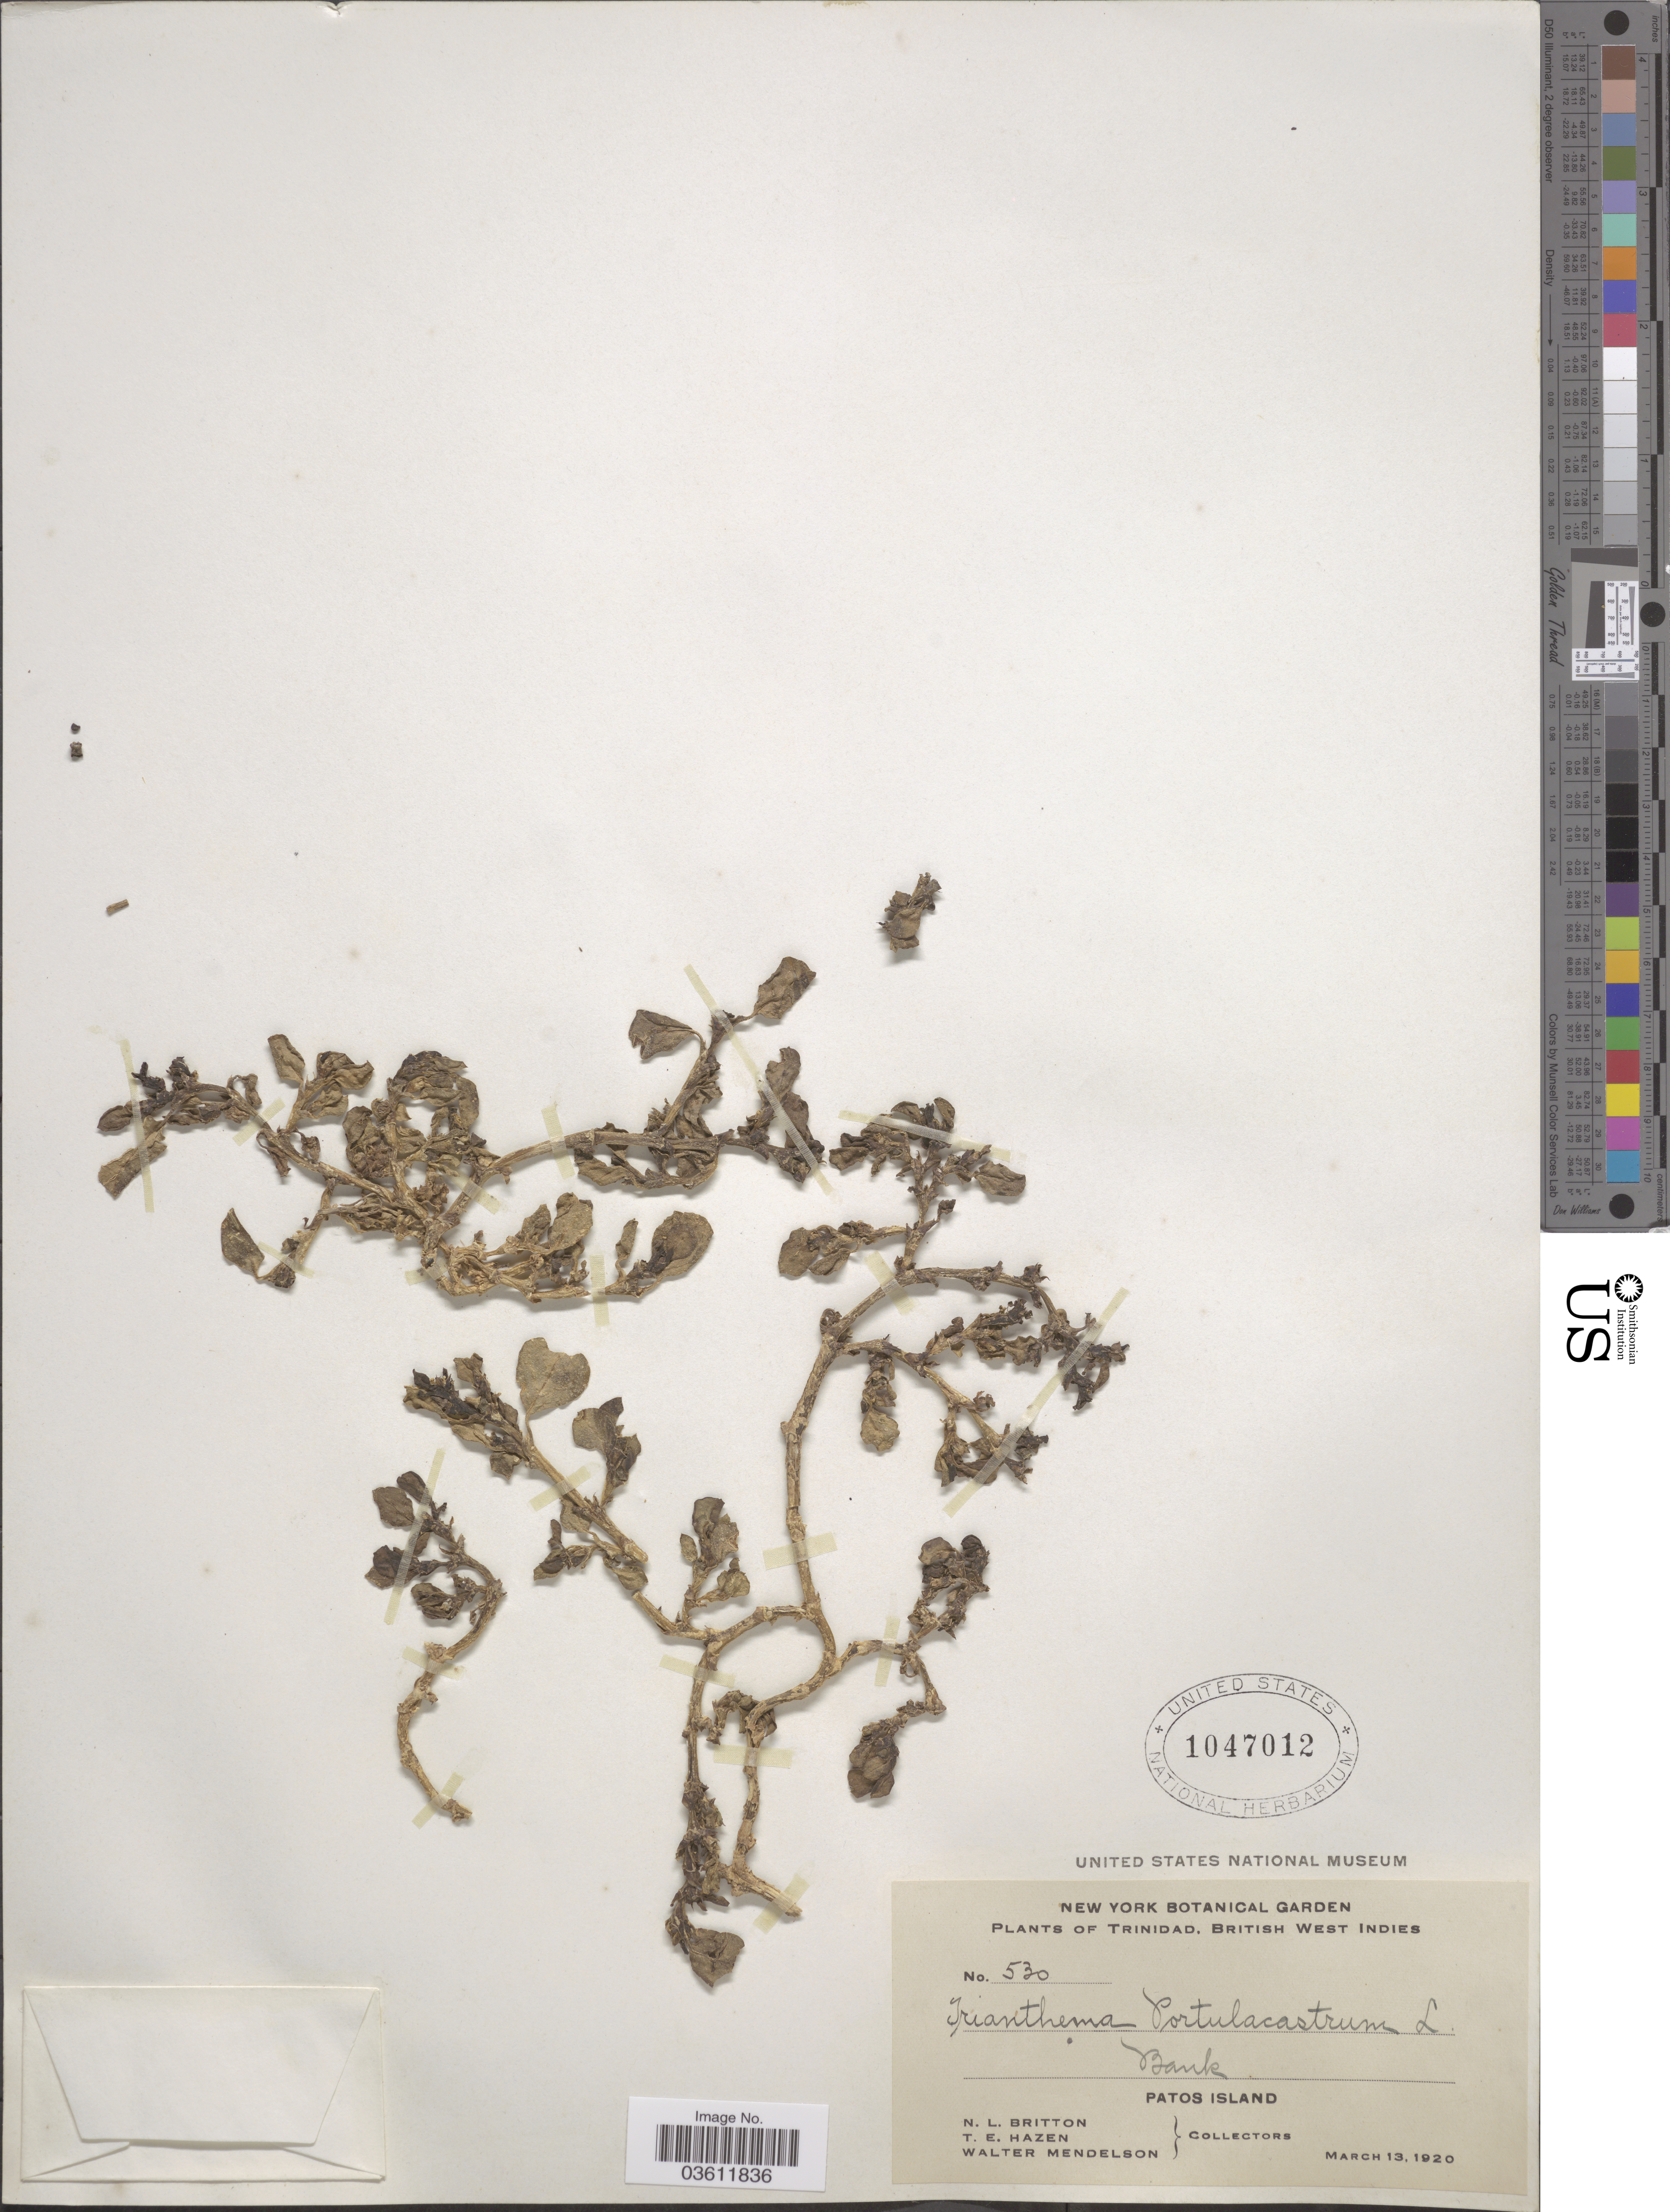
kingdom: Plantae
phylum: Tracheophyta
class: Magnoliopsida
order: Caryophyllales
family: Aizoaceae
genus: Trianthema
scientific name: Trianthema portulacastrum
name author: L.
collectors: N. Britton, T. E. Hazen & W. Mendelson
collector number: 530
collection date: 1920-03-13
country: Trinidad and Tobago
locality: Trinidad. British West Indies. Bank. Patos Island.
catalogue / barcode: US 1047012